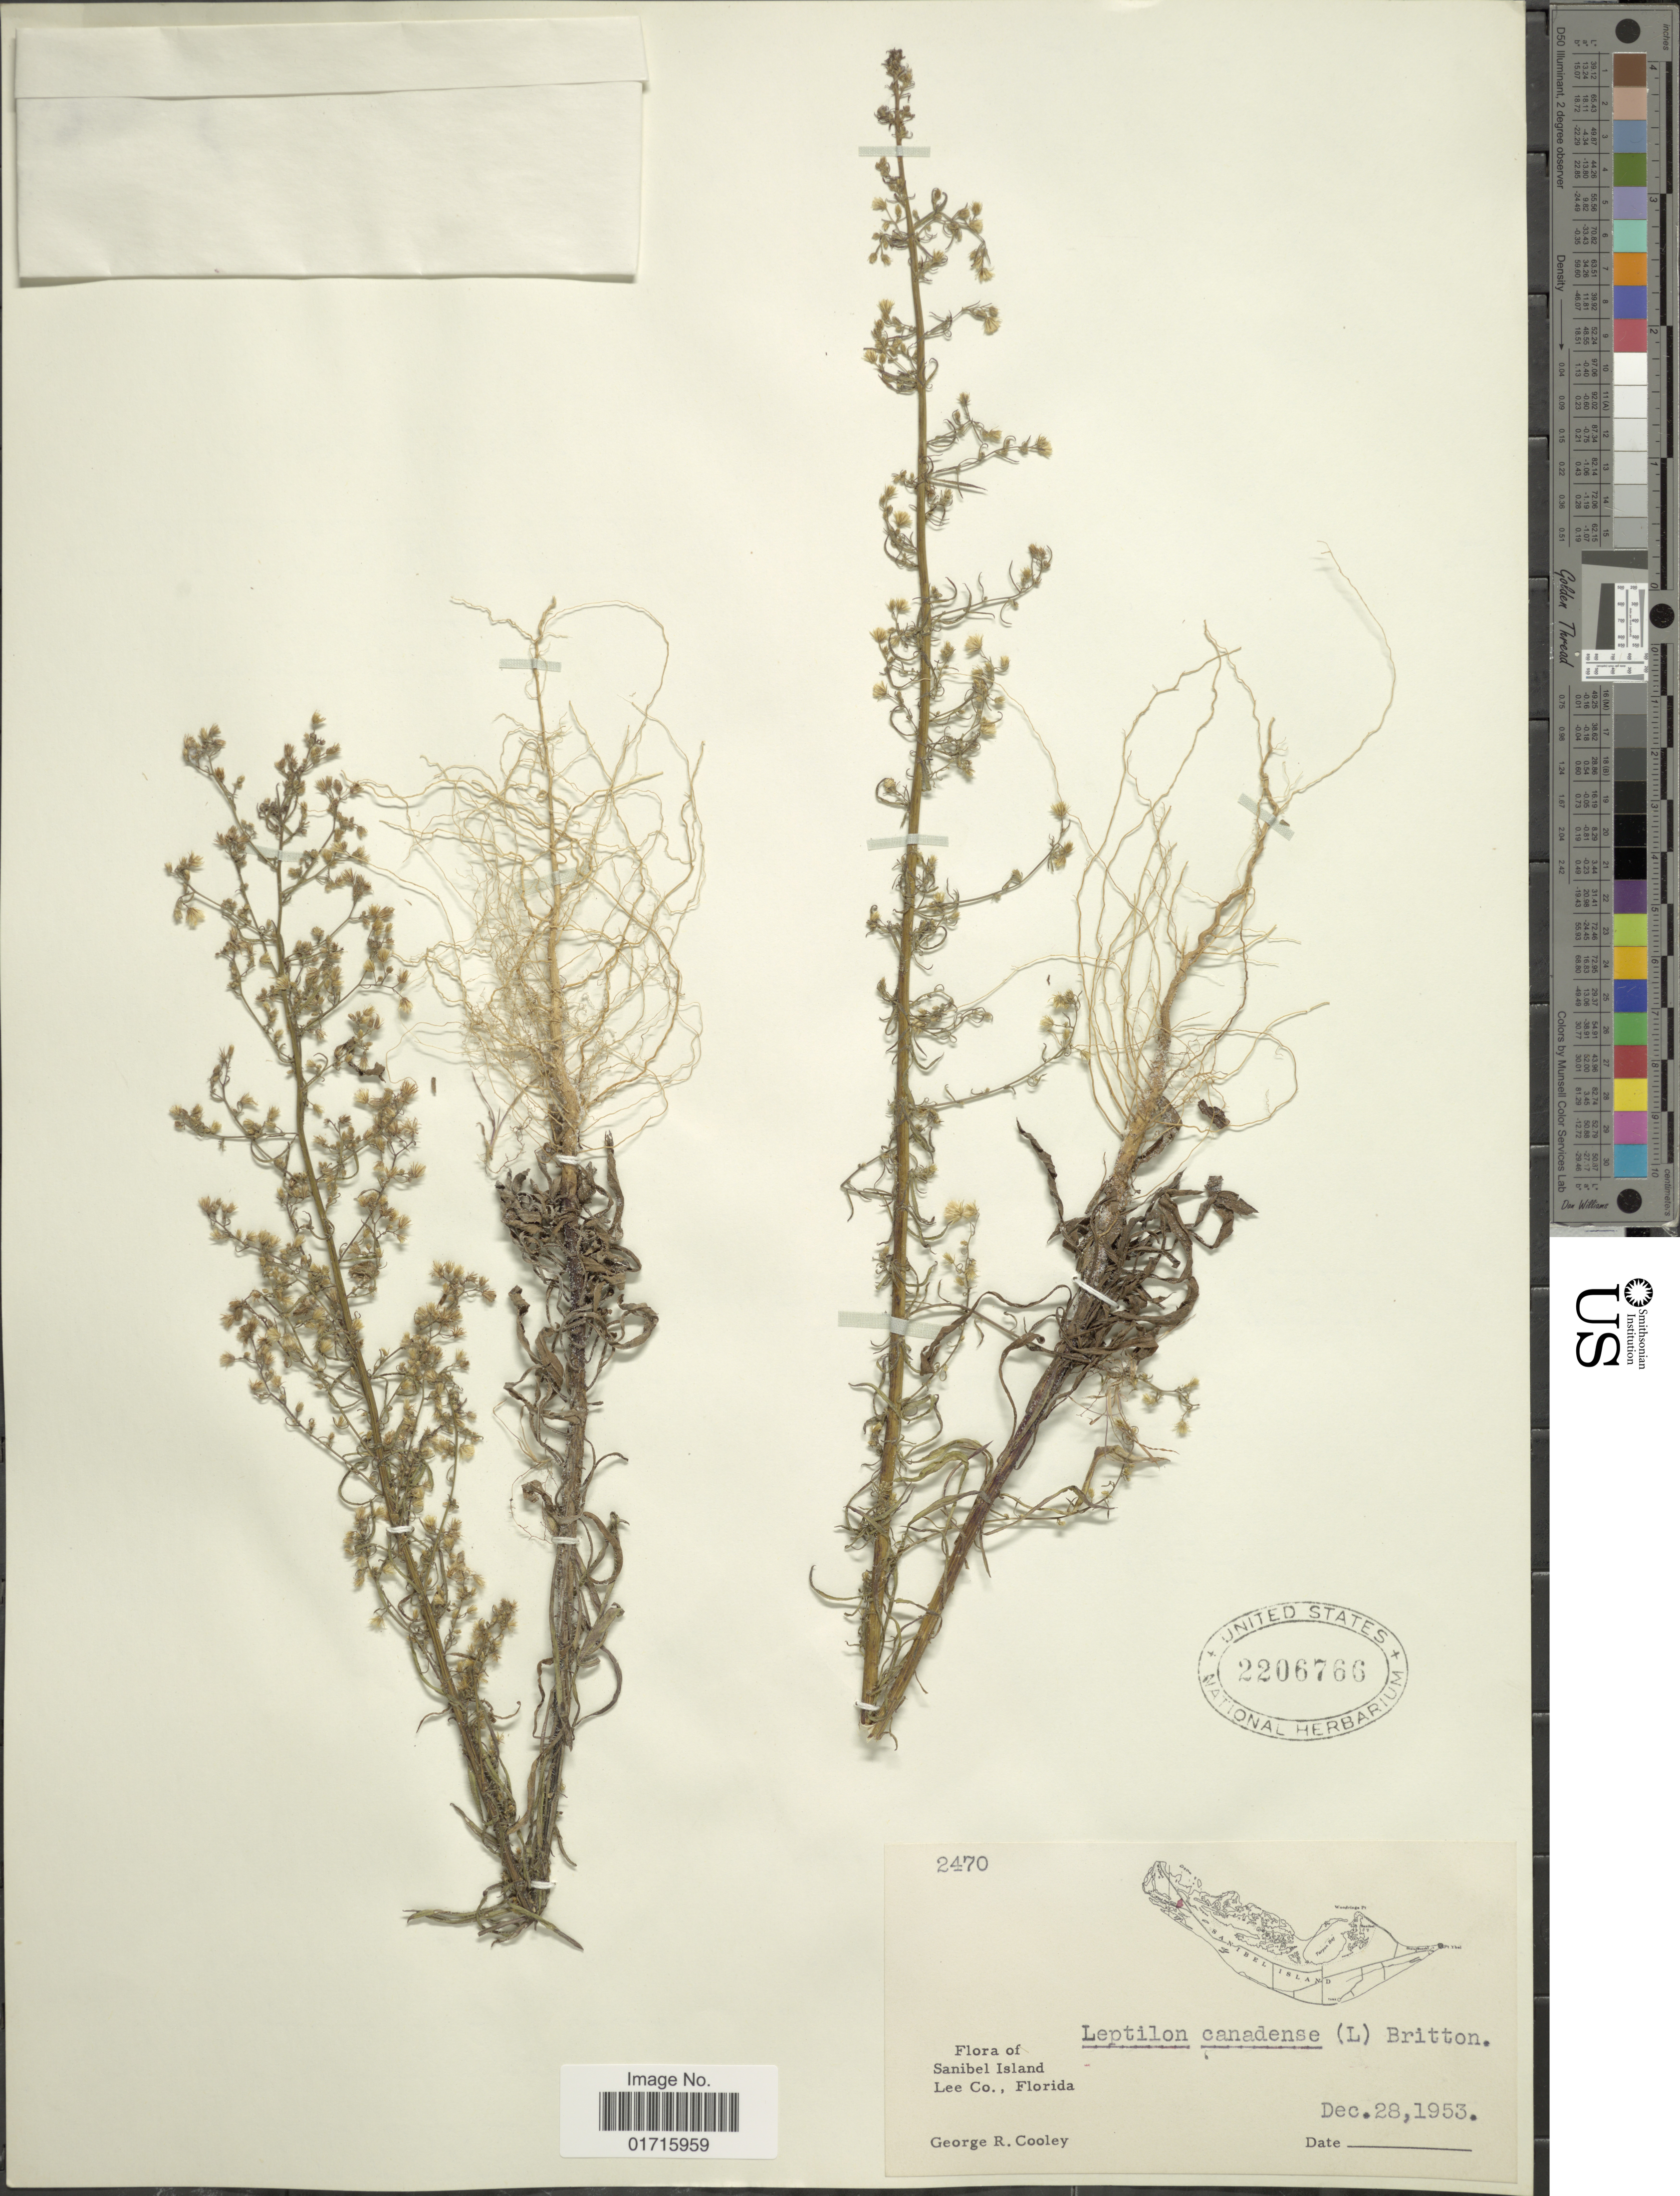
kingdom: Plantae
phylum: Tracheophyta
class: Magnoliopsida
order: Asterales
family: Asteraceae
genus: Conyza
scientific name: Conyza canadensis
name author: (L.) Cronq.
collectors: G. R. Cooley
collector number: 2470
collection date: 1953-12-28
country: United States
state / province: Florida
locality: Sanibel Island. Lee Co., Florida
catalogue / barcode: US 2206766